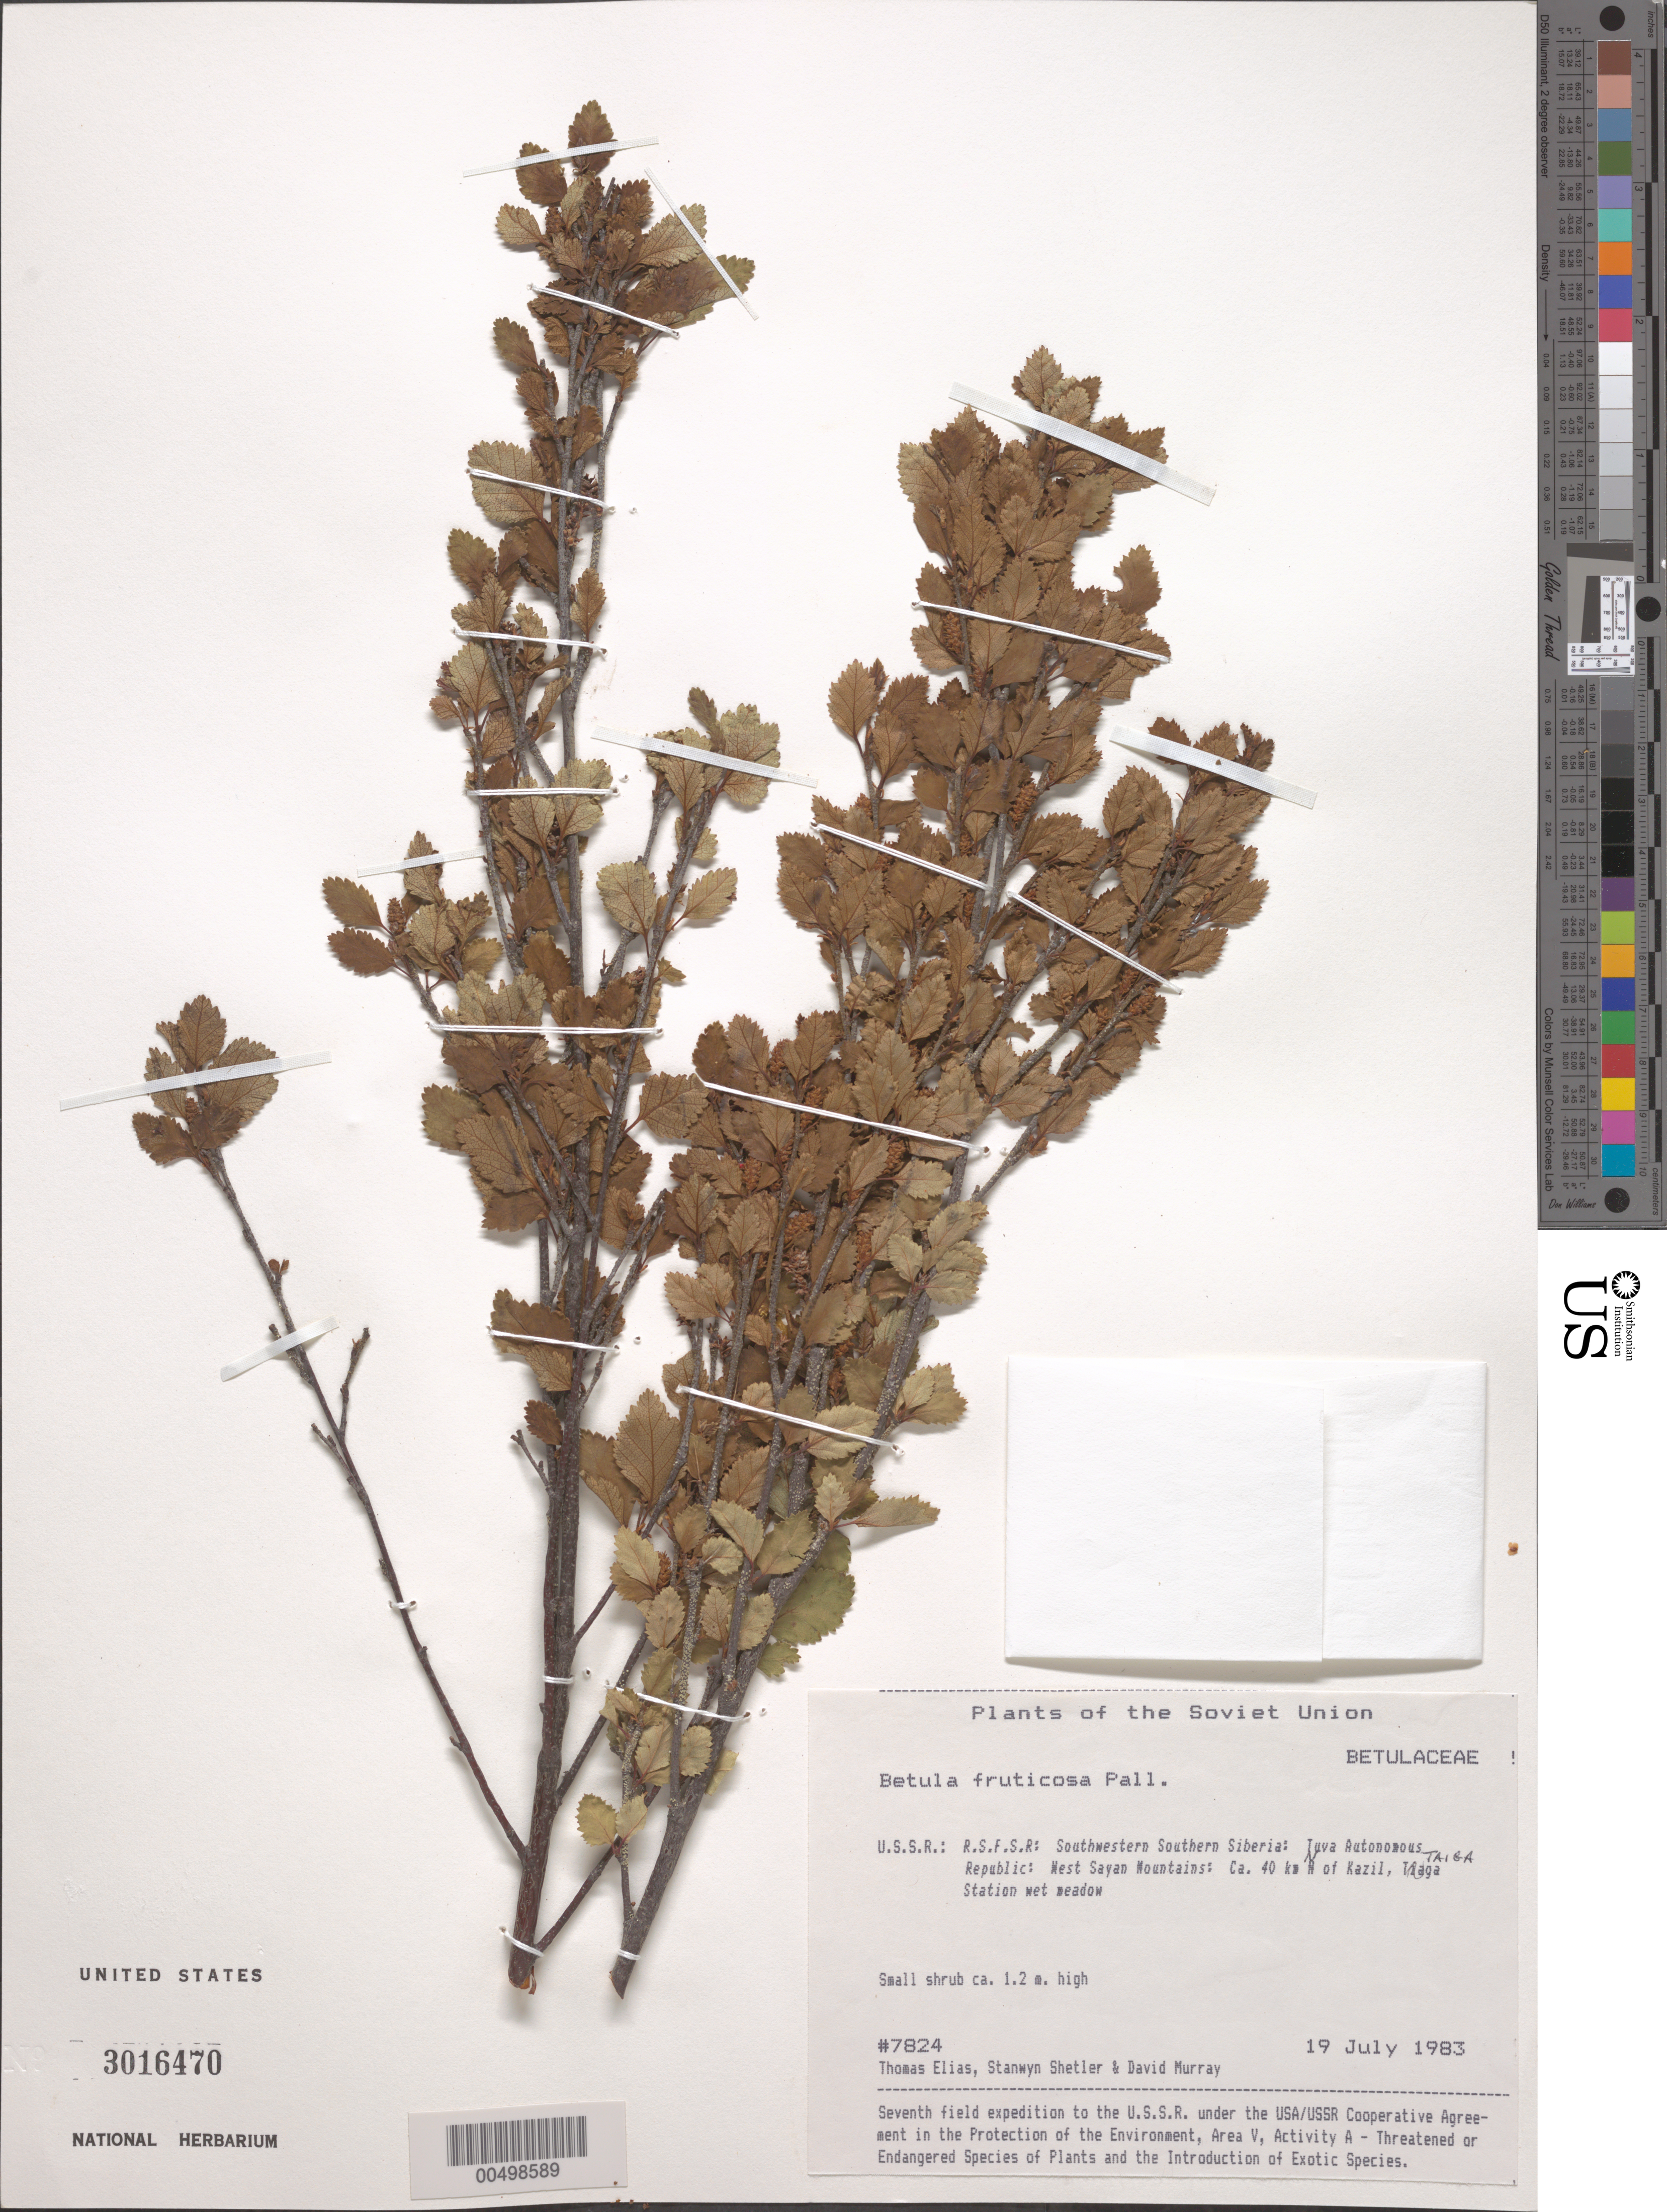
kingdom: Plantae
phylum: Tracheophyta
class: Magnoliopsida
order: Fagales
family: Betulaceae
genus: Betula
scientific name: Betula fruticosa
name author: Pall.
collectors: T. Elias, S. Shetler & D. F. Murray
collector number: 7824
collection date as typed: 19 Jul 1983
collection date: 1983-07-19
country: Russian Federation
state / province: Tuva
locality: West Sayan Mountains, ca. 40 km N of Kazil [Kyzyl], Taiga Station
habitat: wet meadow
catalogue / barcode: US 3016470